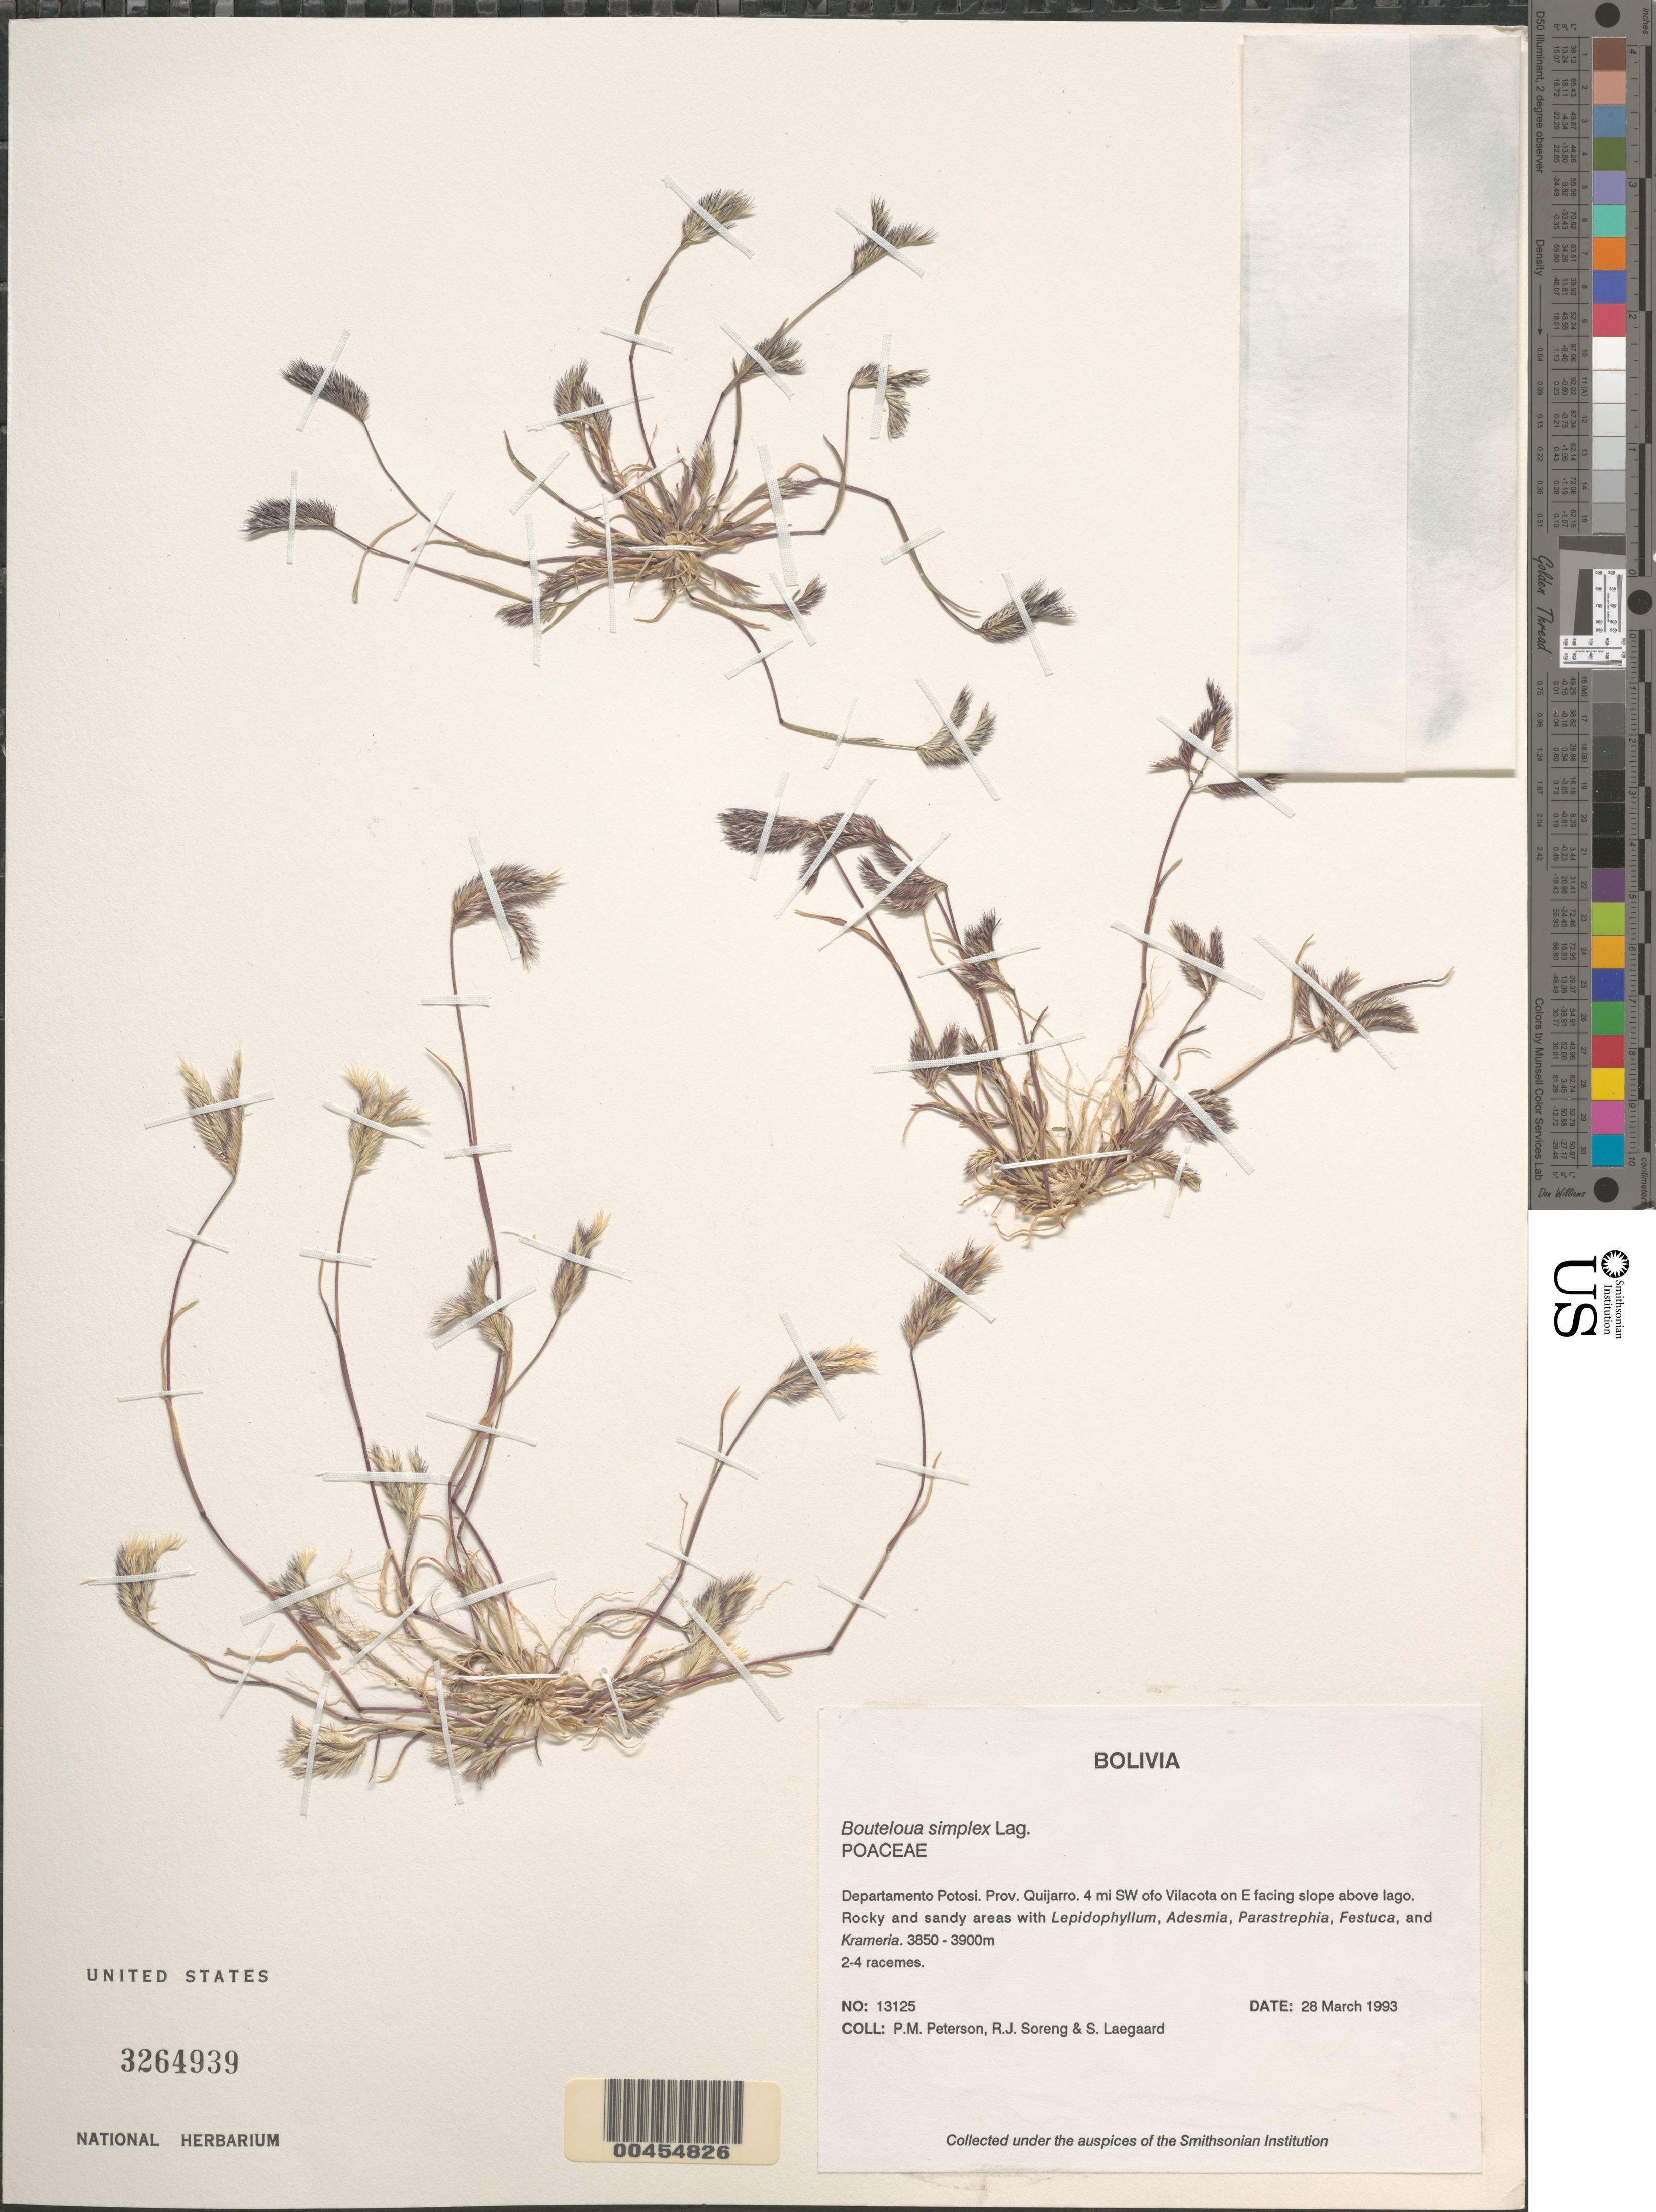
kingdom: Plantae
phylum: Tracheophyta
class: Liliopsida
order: Poales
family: Poaceae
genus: Bouteloua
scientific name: Bouteloua simplex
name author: Lag.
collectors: P. M. Peterson, R. J. Soreng & S. Lægaard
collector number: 13125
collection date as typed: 28 Mar 1993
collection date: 1993-03-28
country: Bolivia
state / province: Potosí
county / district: Quijarro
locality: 4 mi SW of Villa Alota on E facing slope above lago.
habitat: Rocky and sandy areas with Lepidophyllum, Adesmia, Parastrephia, Festuca, and Krameria.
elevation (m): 3850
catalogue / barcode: US 3264939